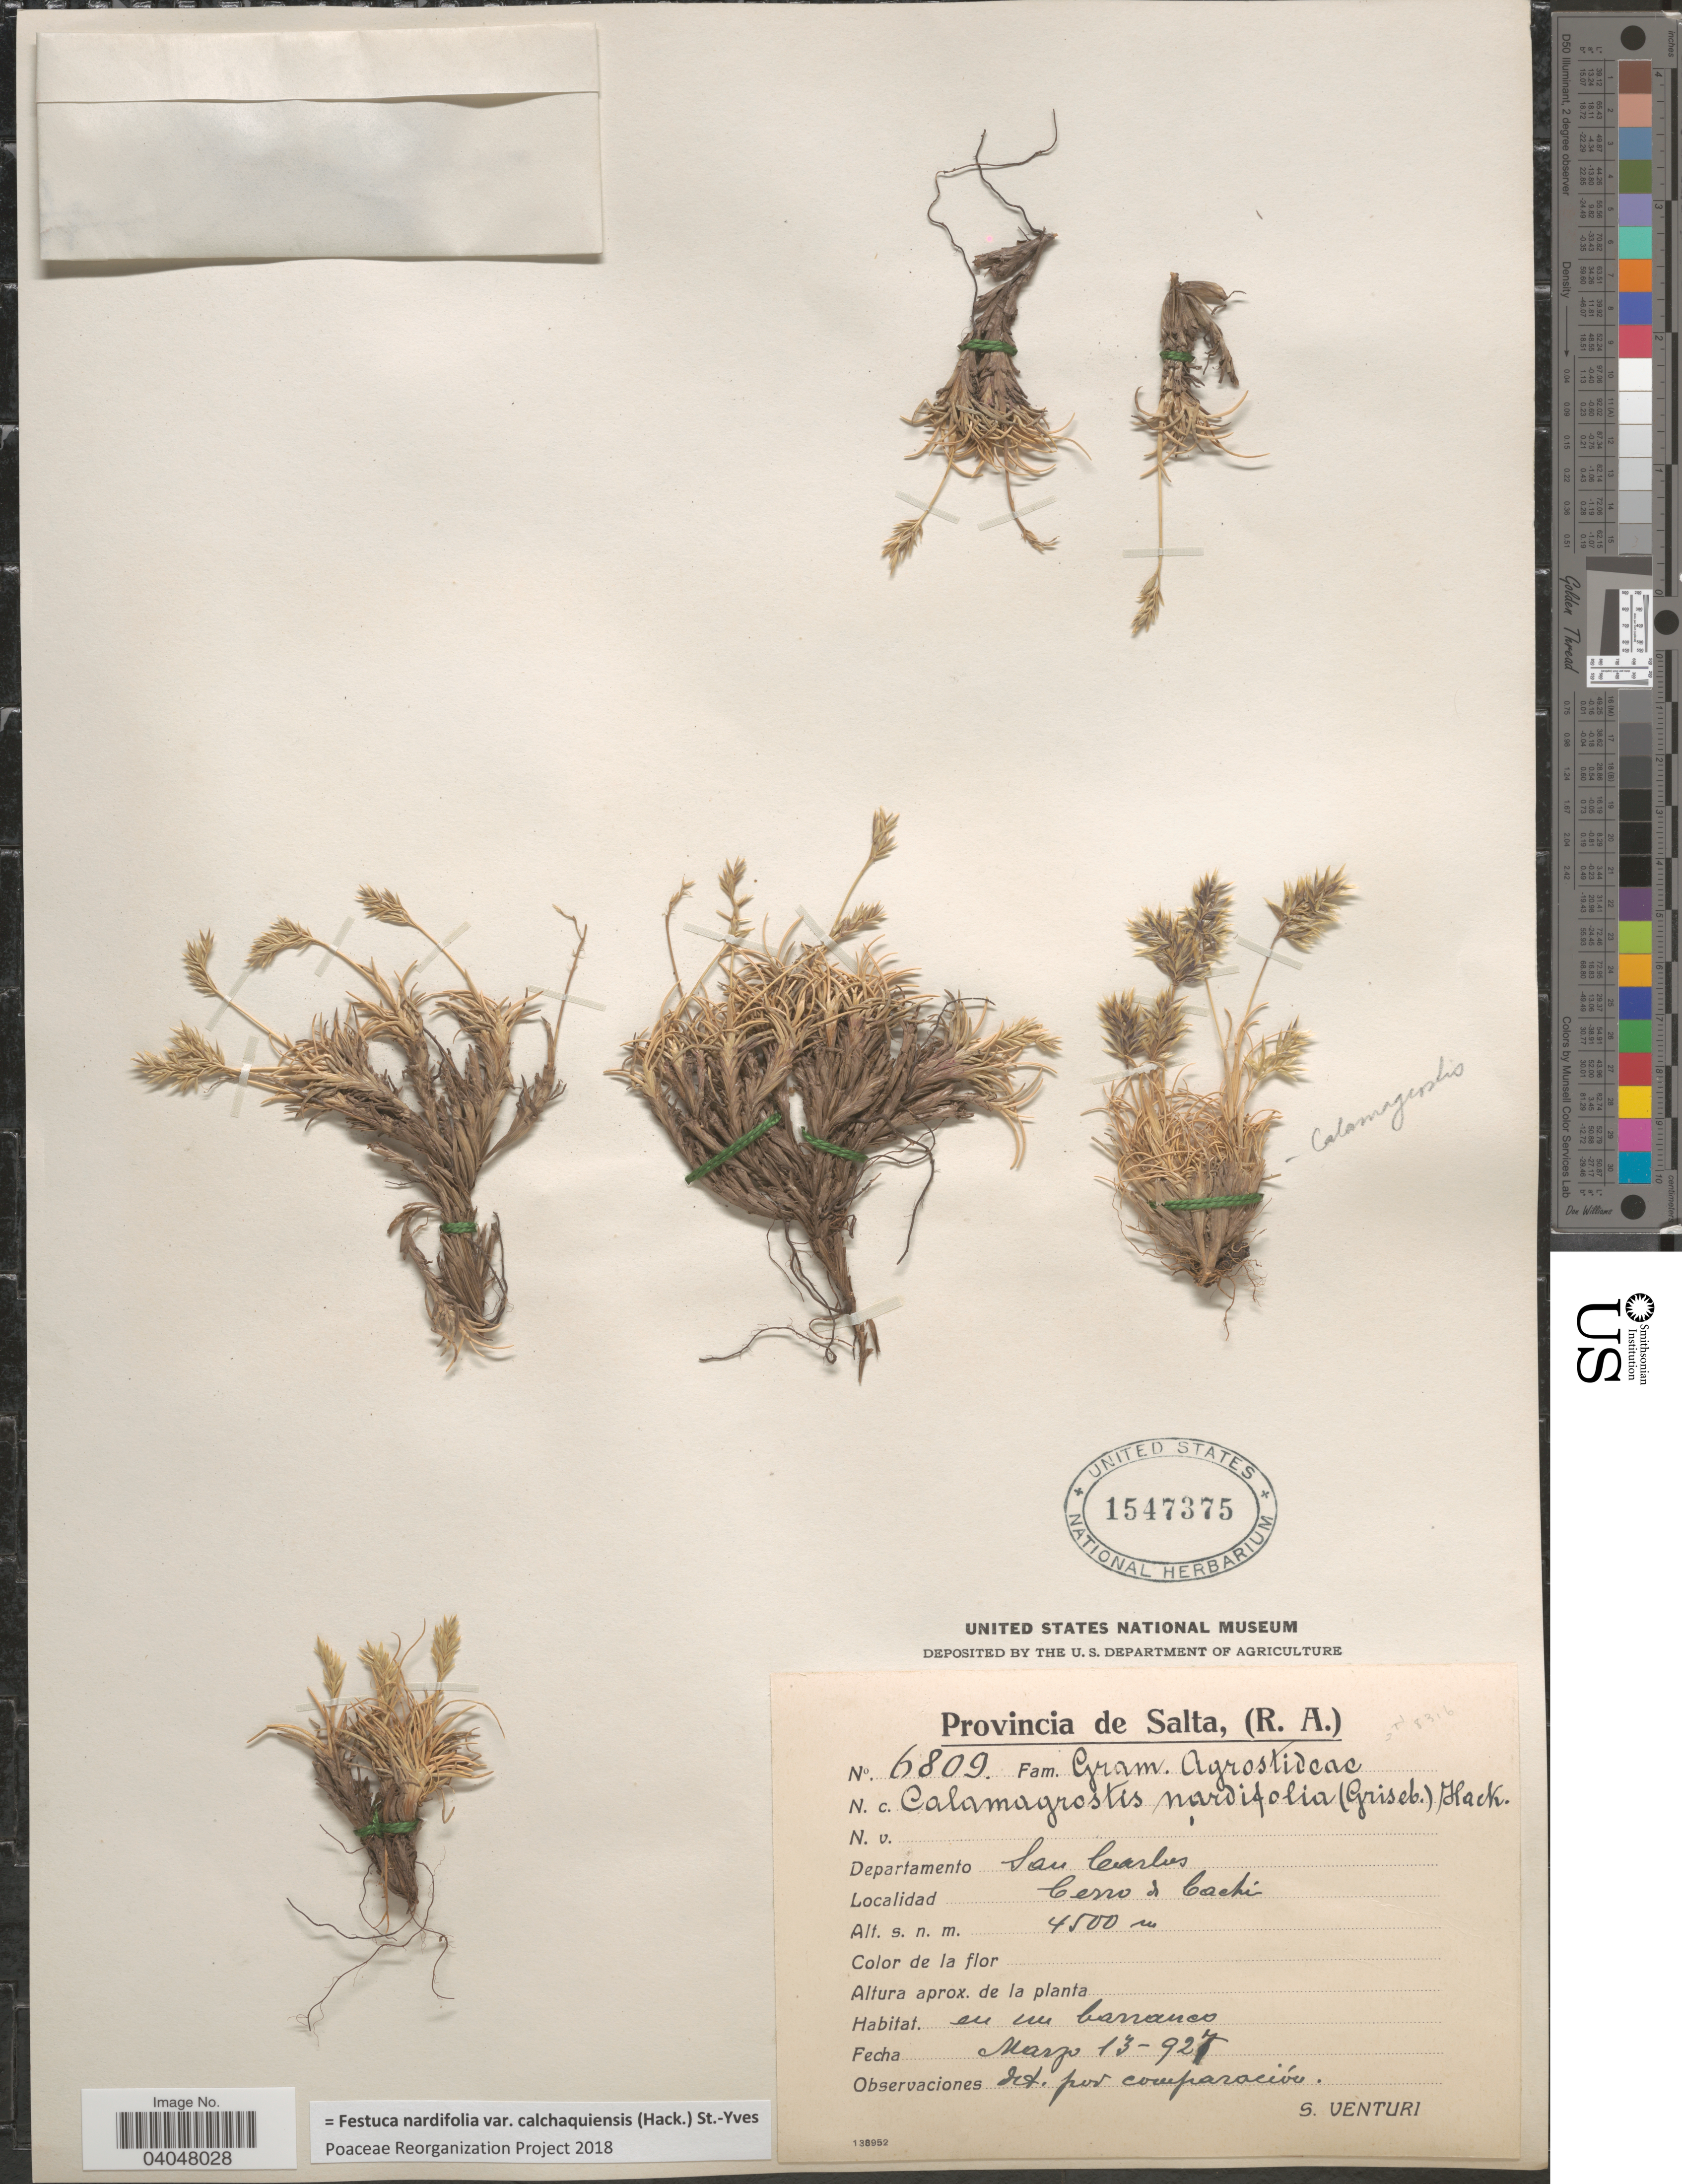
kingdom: Plantae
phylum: Tracheophyta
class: Liliopsida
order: Poales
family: Poaceae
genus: Festuca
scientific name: Festuca nardifolia var. calchaquiensis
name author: (Hack.) St.-Yves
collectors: S. Venturi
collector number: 6809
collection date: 1927-03-13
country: Argentina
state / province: Salta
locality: Departamento San Carlos. Cerro de Cachi.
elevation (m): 4500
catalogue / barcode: US 1547375